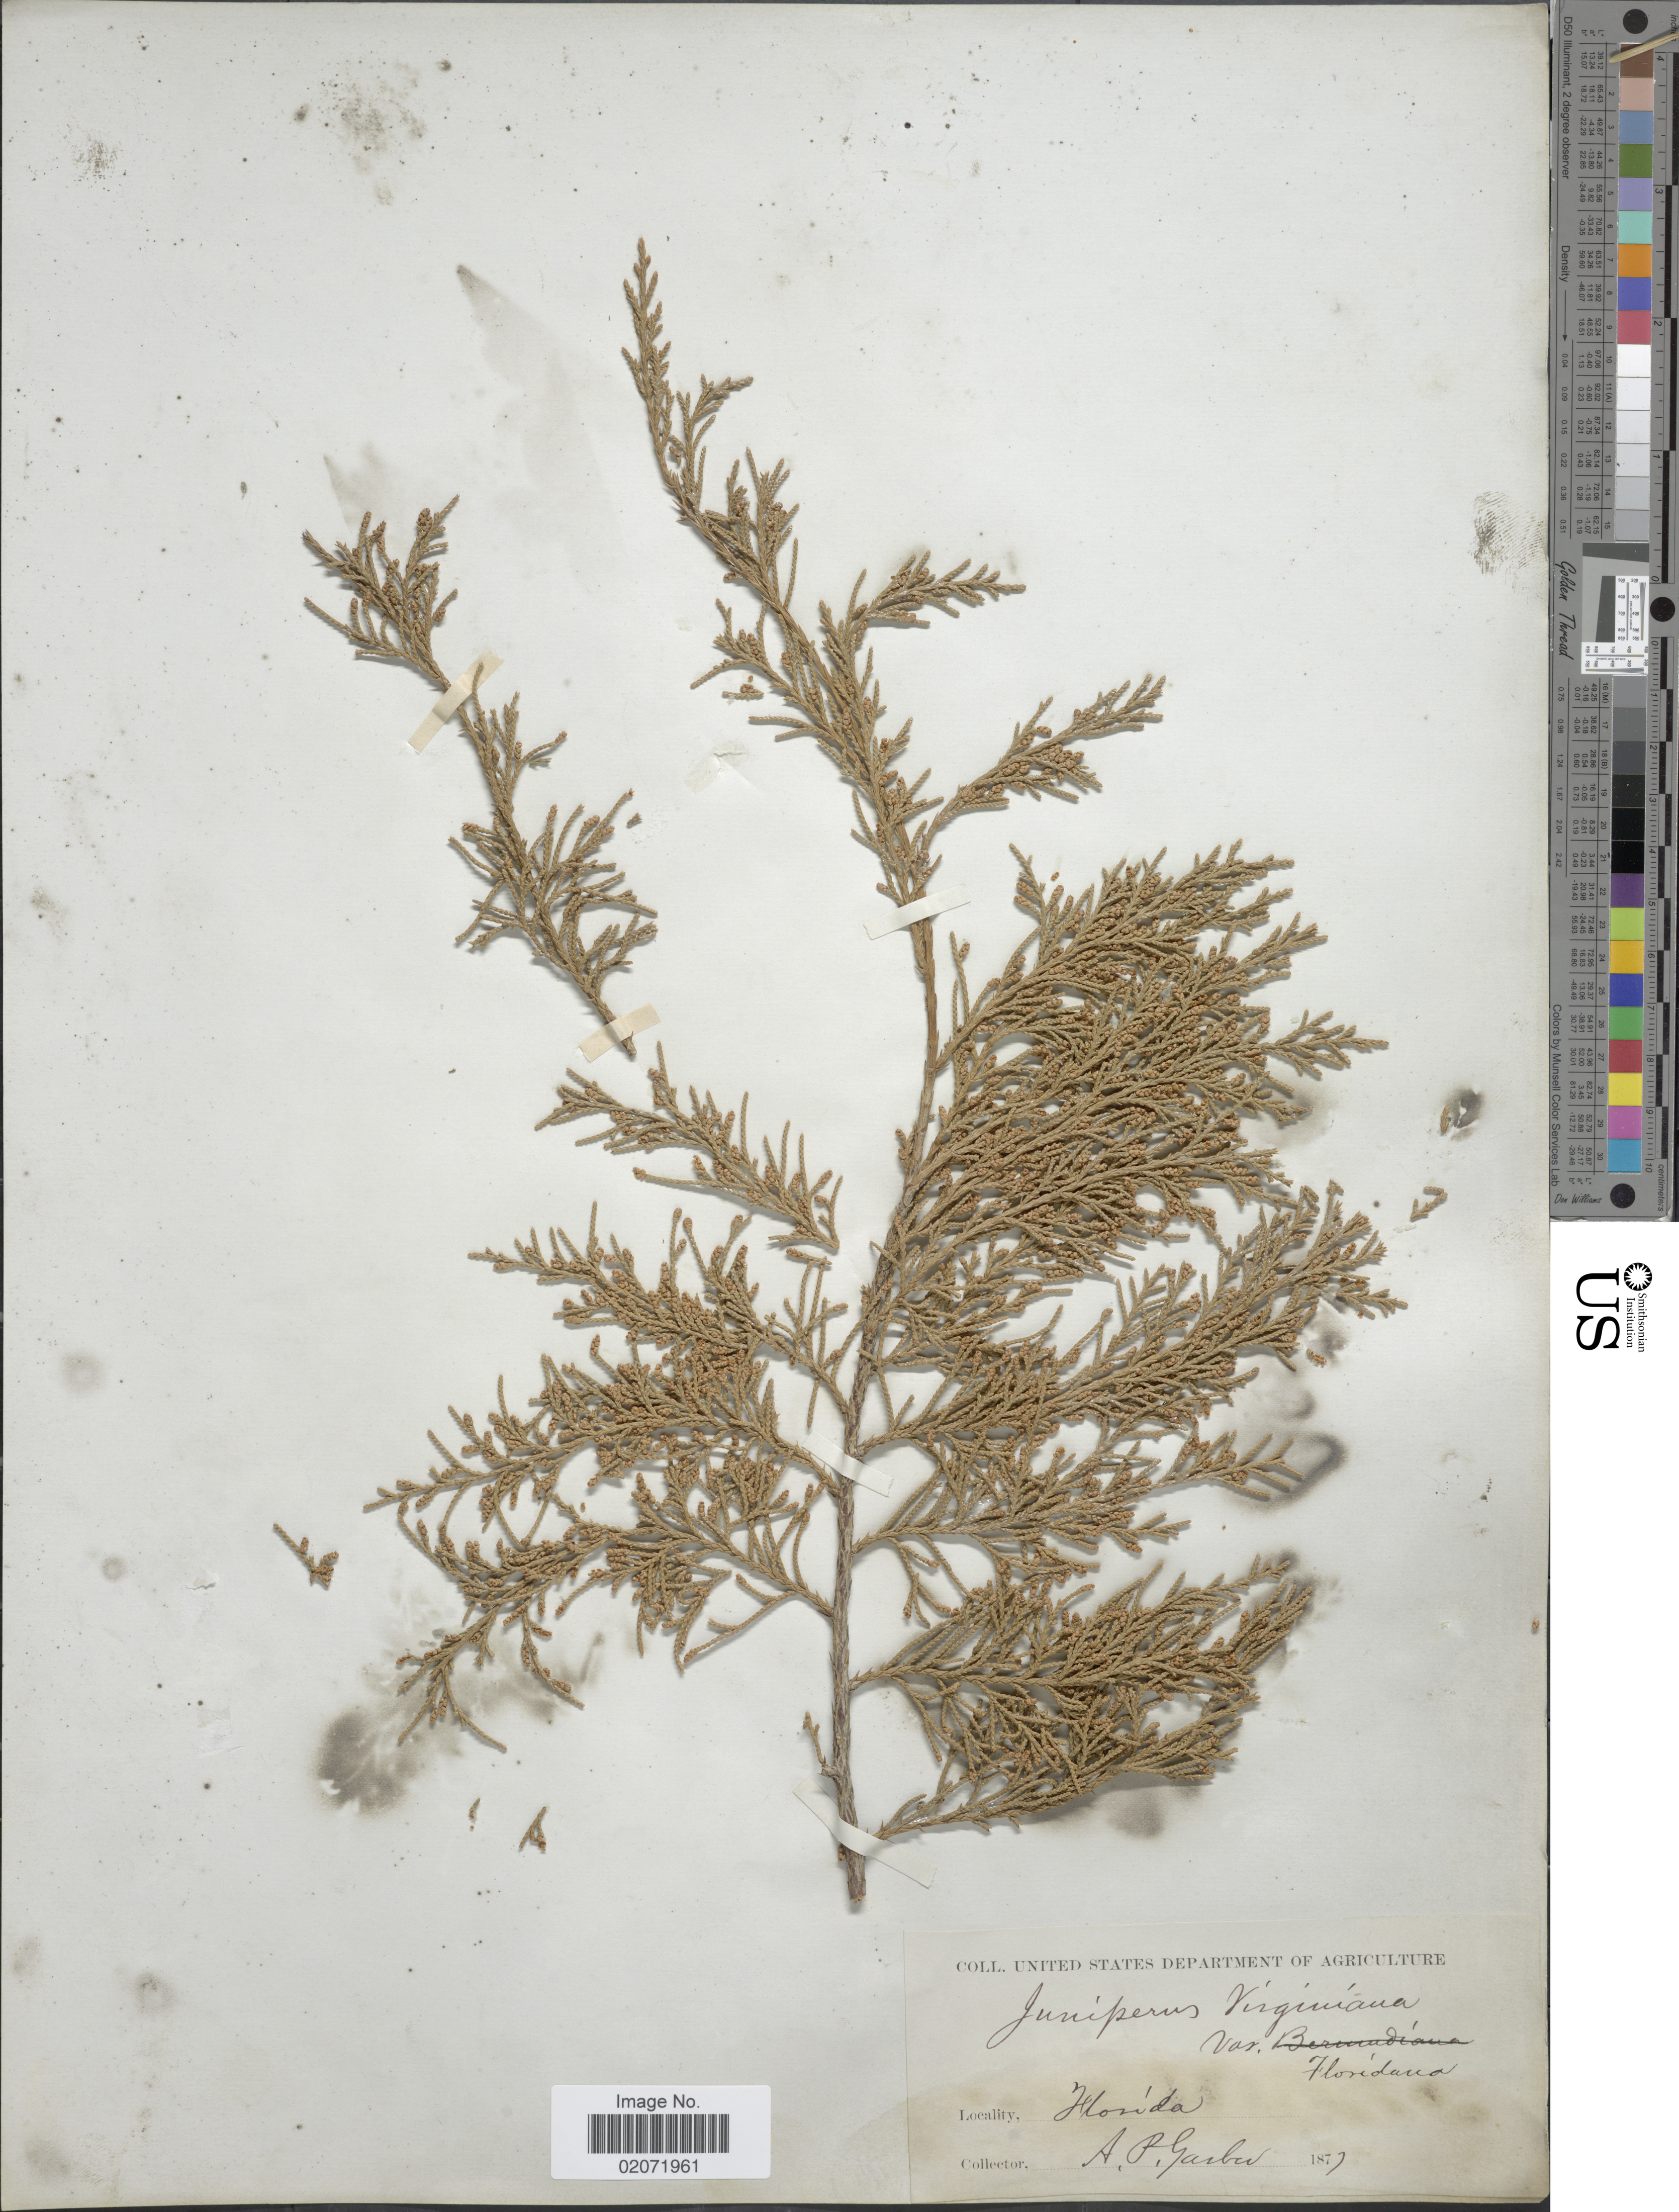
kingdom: Plantae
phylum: Tracheophyta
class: Pinopsida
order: Pinales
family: Cupressaceae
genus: Juniperus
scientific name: Juniperus silicicola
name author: (Small) L.H. Bailey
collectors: A. P. Garber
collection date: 1877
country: United States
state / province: Florida